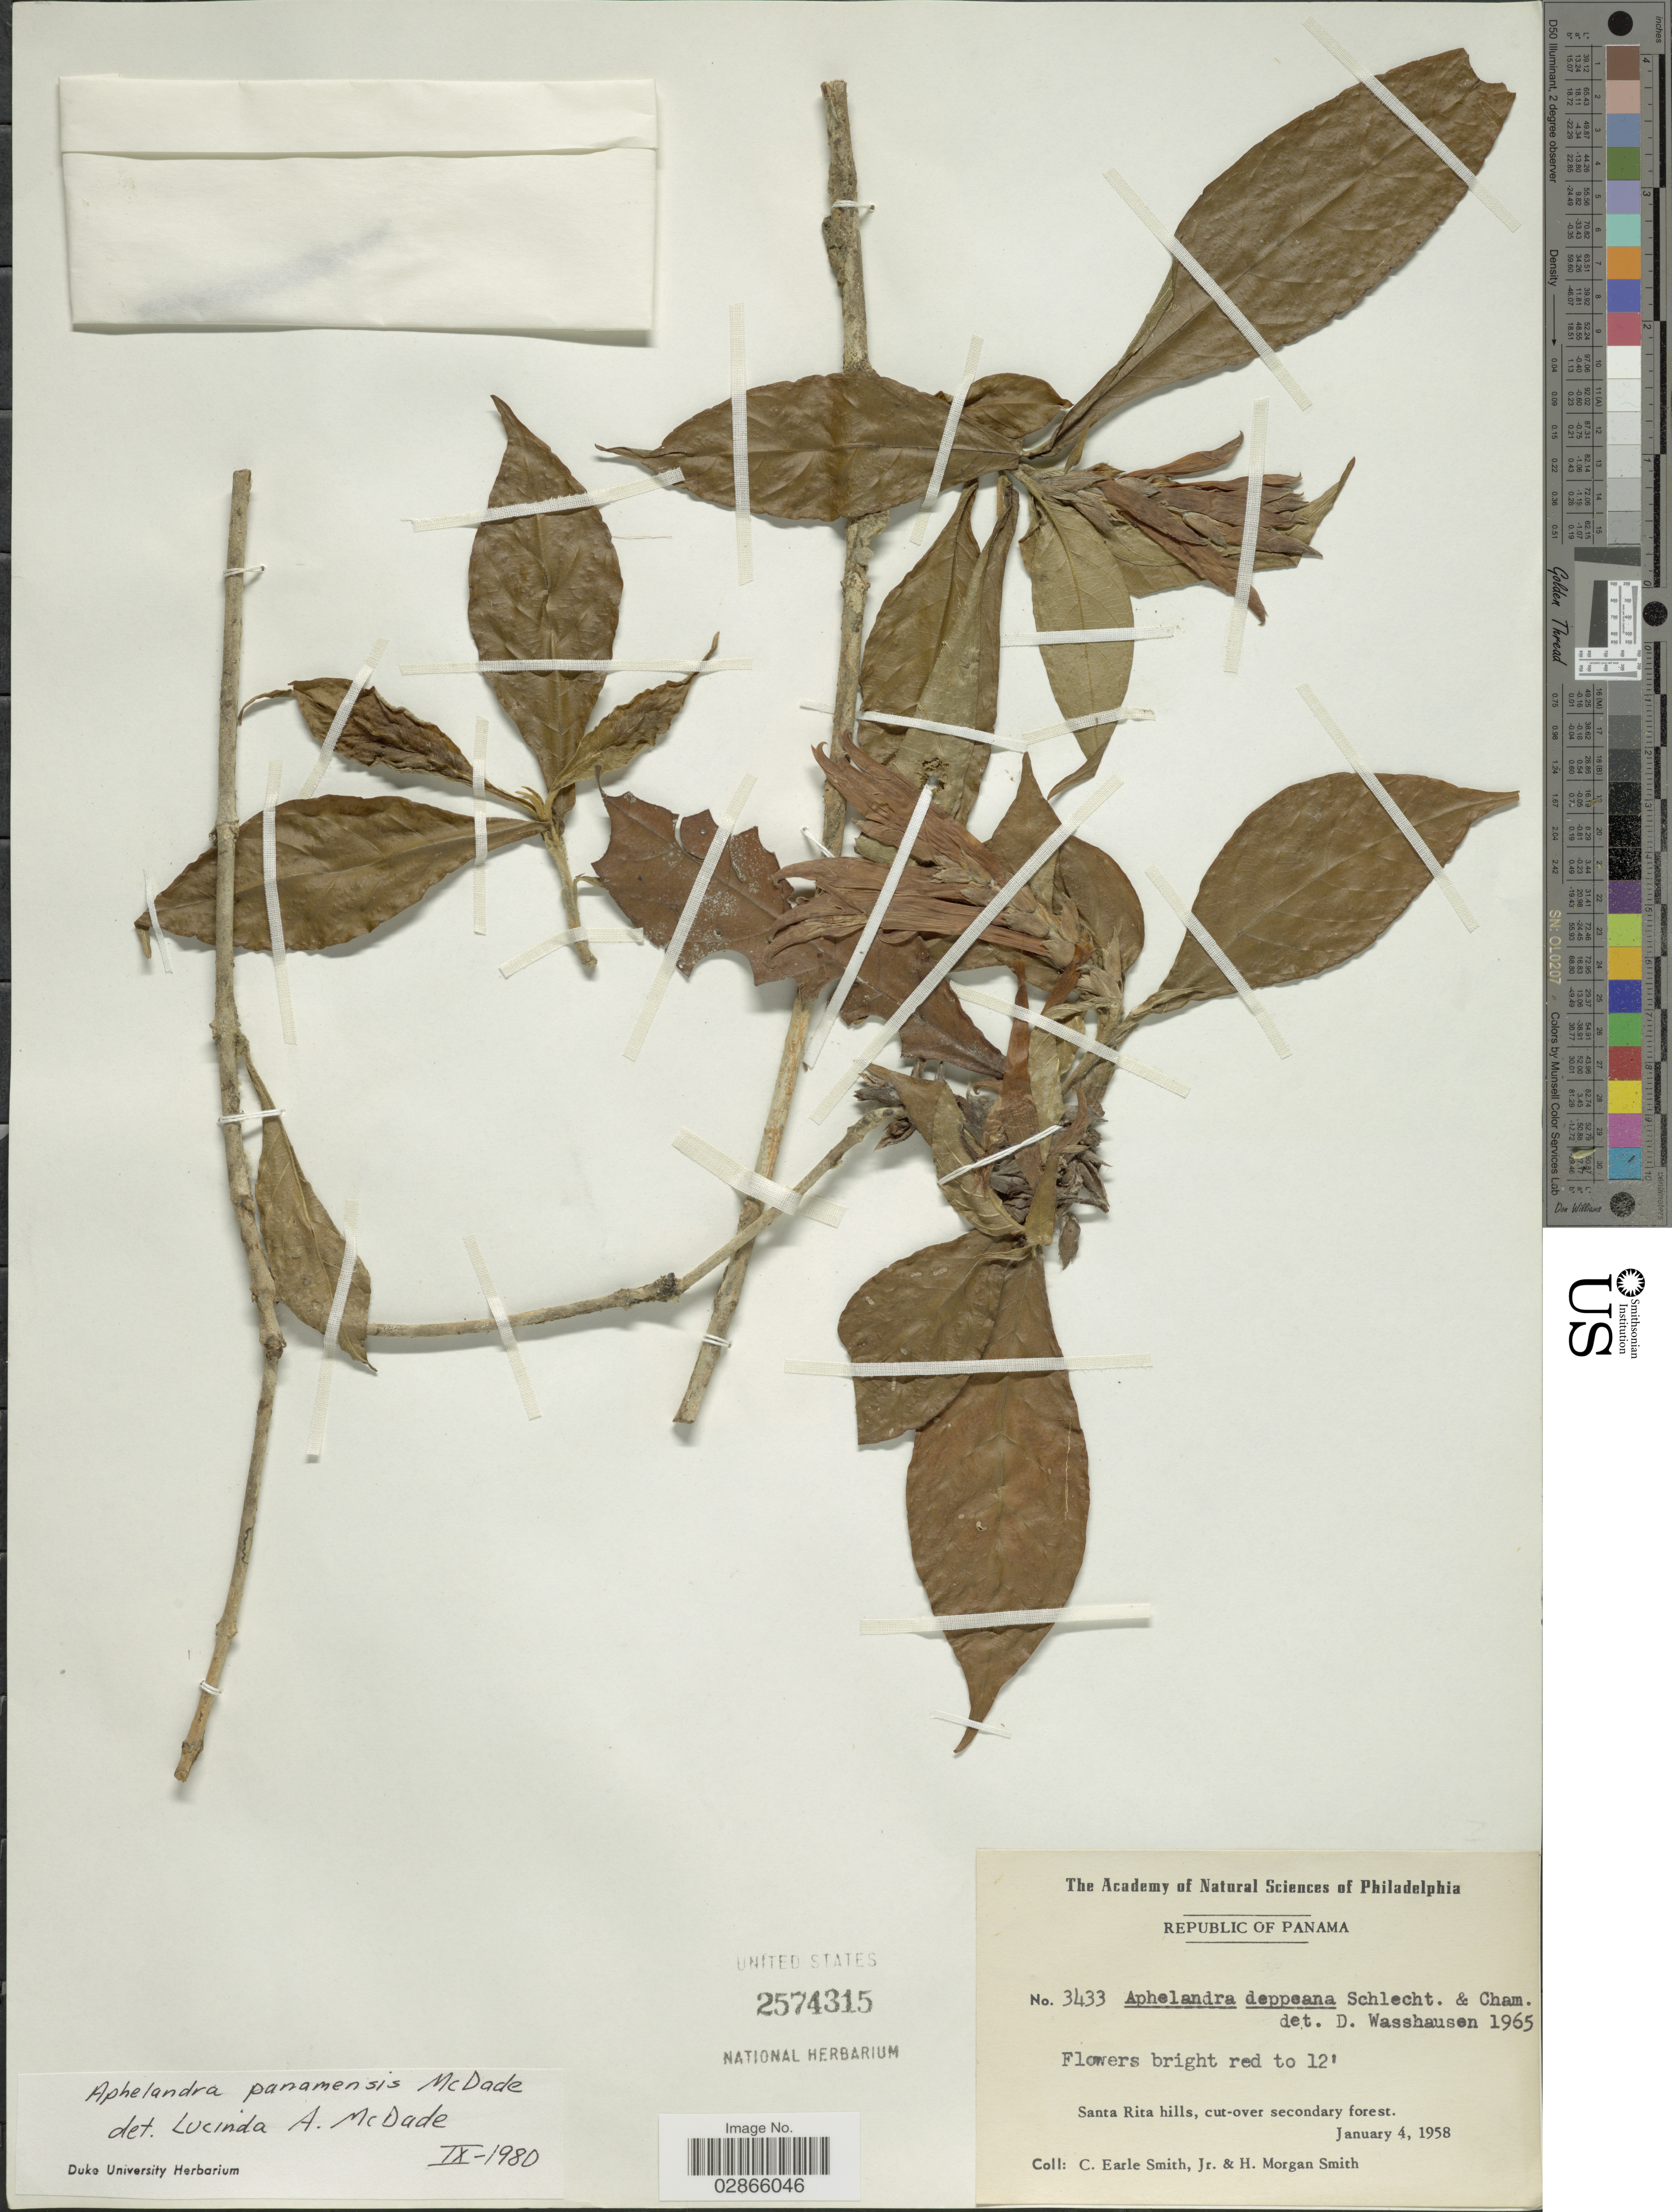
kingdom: Plantae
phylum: Tracheophyta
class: Magnoliopsida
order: Lamiales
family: Acanthaceae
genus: Aphelandra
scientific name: Aphelandra panamensis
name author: McDade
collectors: C. E. Smith Jr. & H. M. Smith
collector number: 3433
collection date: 1958-01-04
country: Panama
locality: Santa Rita hills.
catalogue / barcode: US 2574315